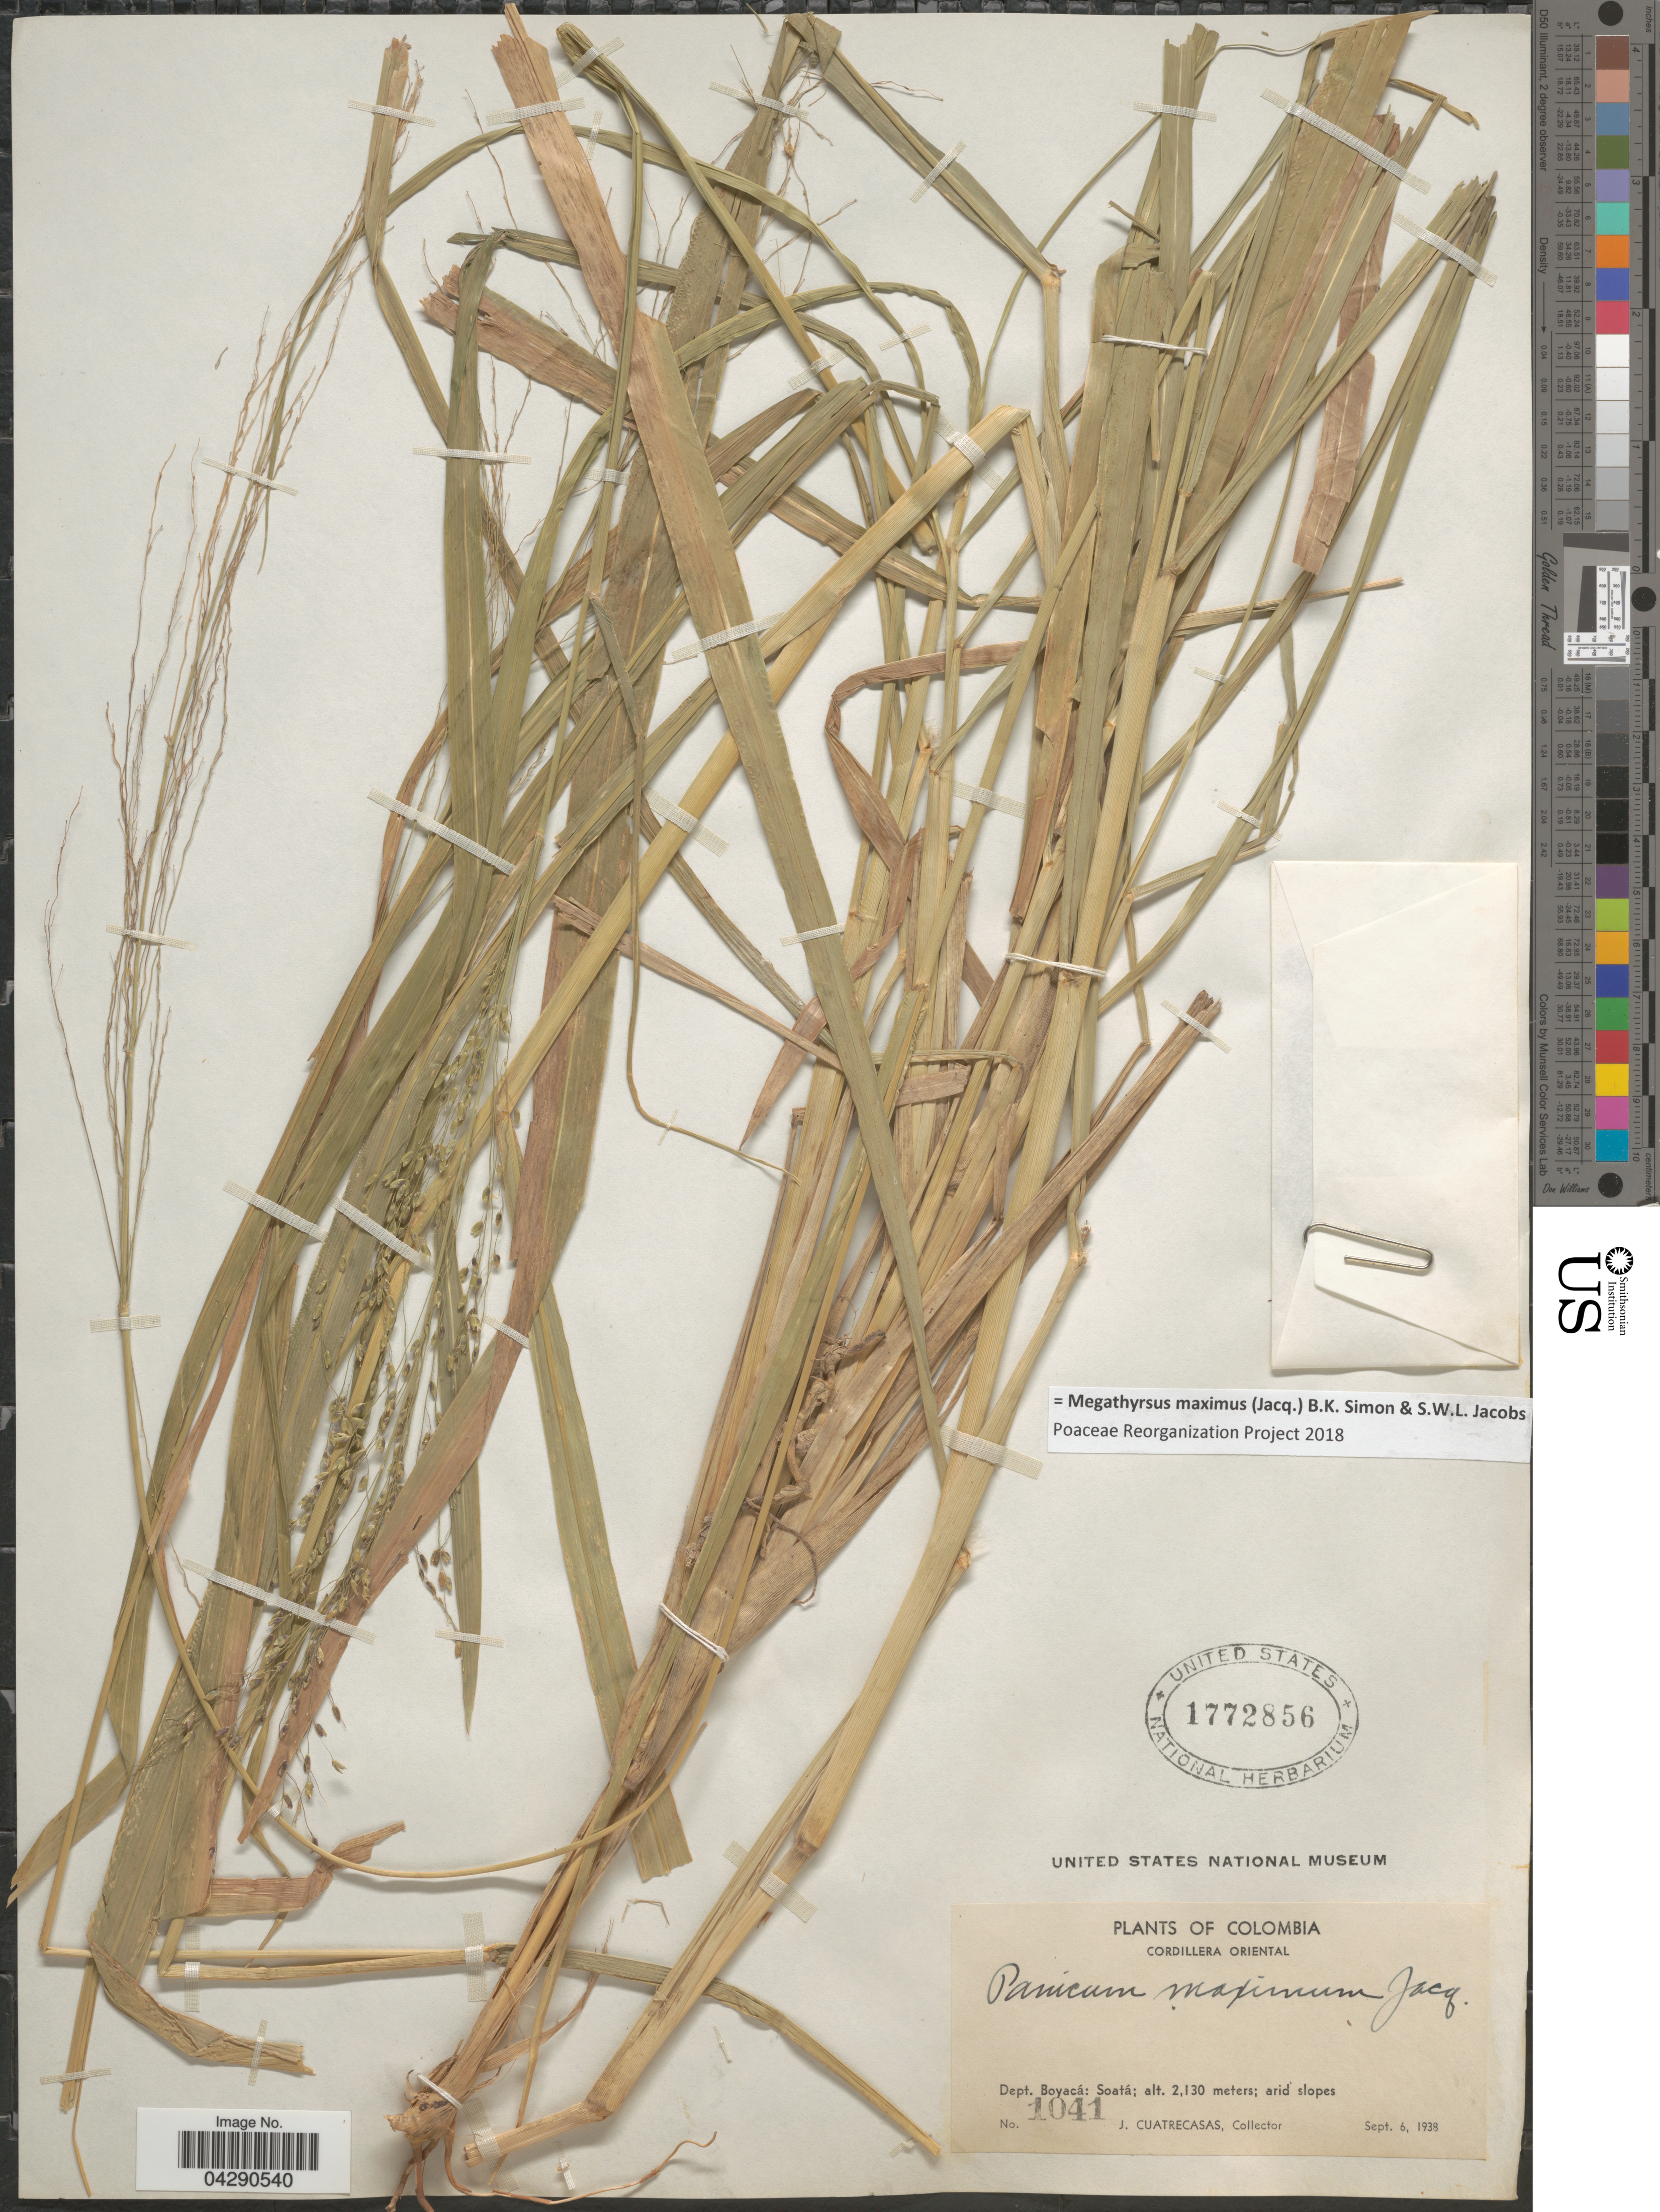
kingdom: Plantae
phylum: Tracheophyta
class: Liliopsida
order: Poales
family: Poaceae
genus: Megathyrsus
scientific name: Megathyrsus maximus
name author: (Jacq.) B.K. Simon & S.W.L. Jacobs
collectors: J. Cuatrecasas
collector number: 1041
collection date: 1938-09-06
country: Colombia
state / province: Boyacá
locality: Cordillera Oriental. Dept. Boyacá: Soatá.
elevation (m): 2130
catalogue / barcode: US 1772856